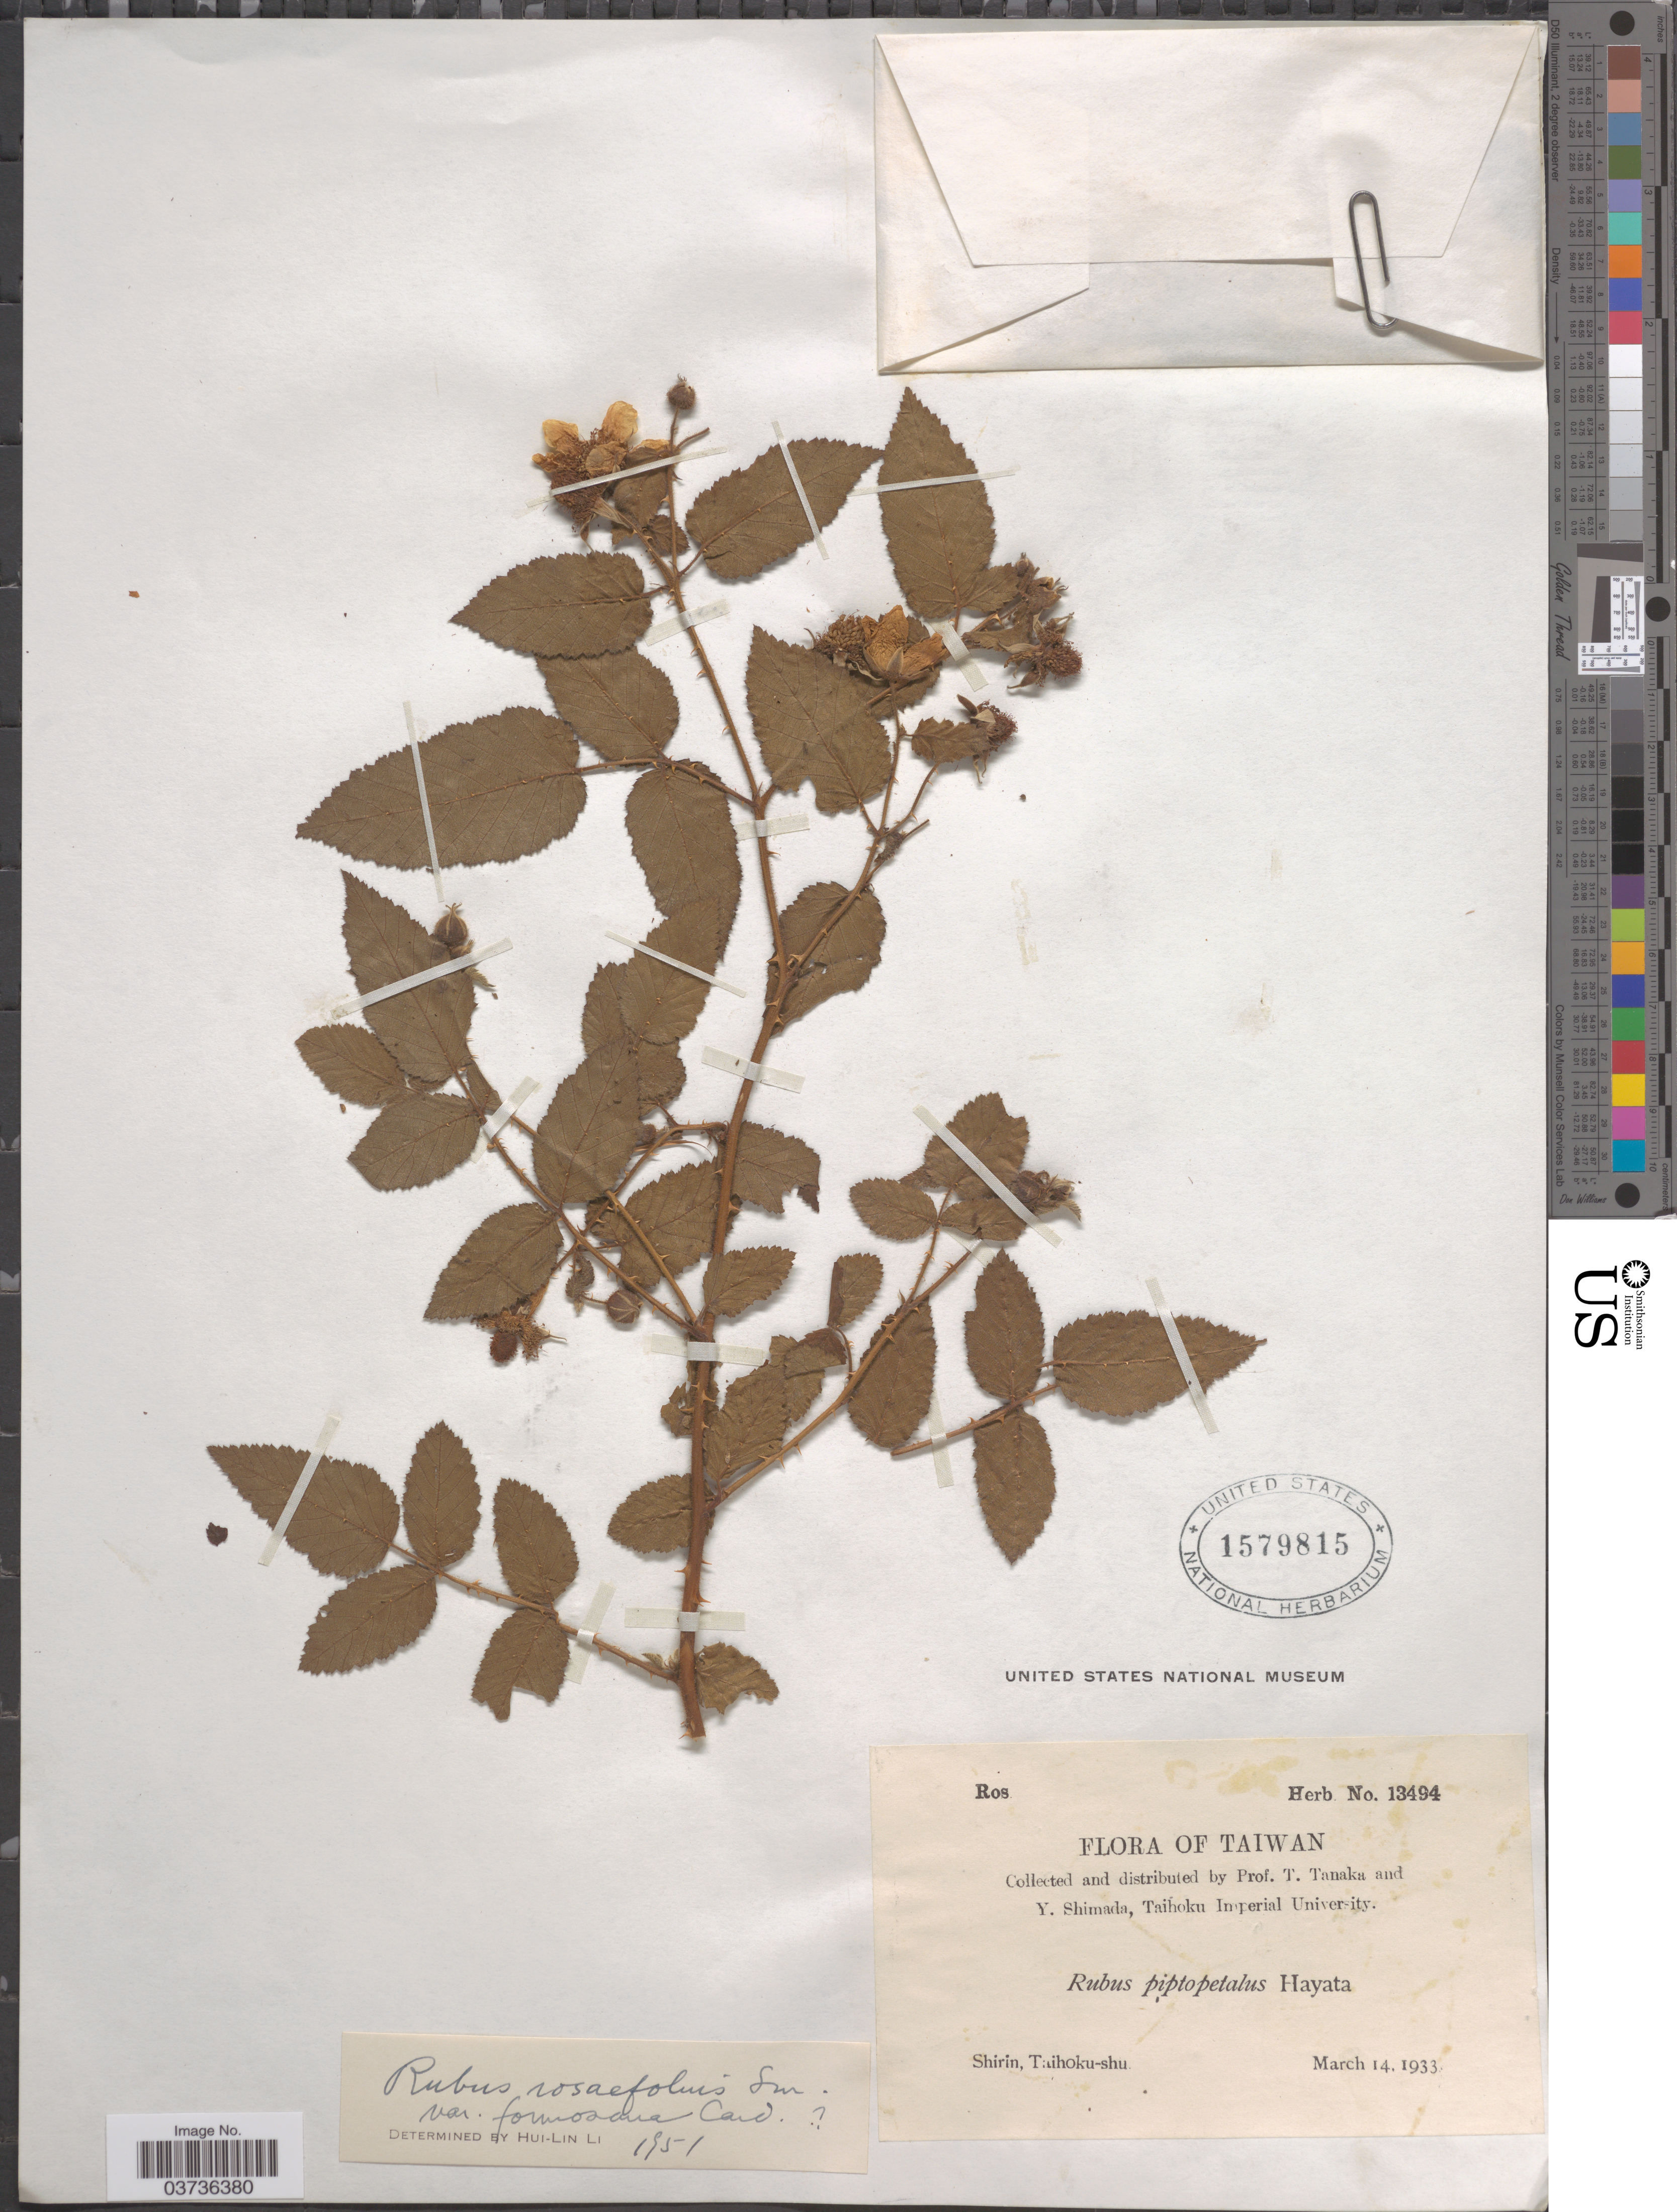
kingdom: Plantae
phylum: Tracheophyta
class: Magnoliopsida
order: Rosales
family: Rosaceae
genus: Rubus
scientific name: Rubus rosaefolius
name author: Sm.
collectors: T. Tanaka & Y. Shimada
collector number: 13494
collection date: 1933-03-14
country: Taiwan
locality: Shirin, Taihoku-shu.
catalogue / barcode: US 1579815